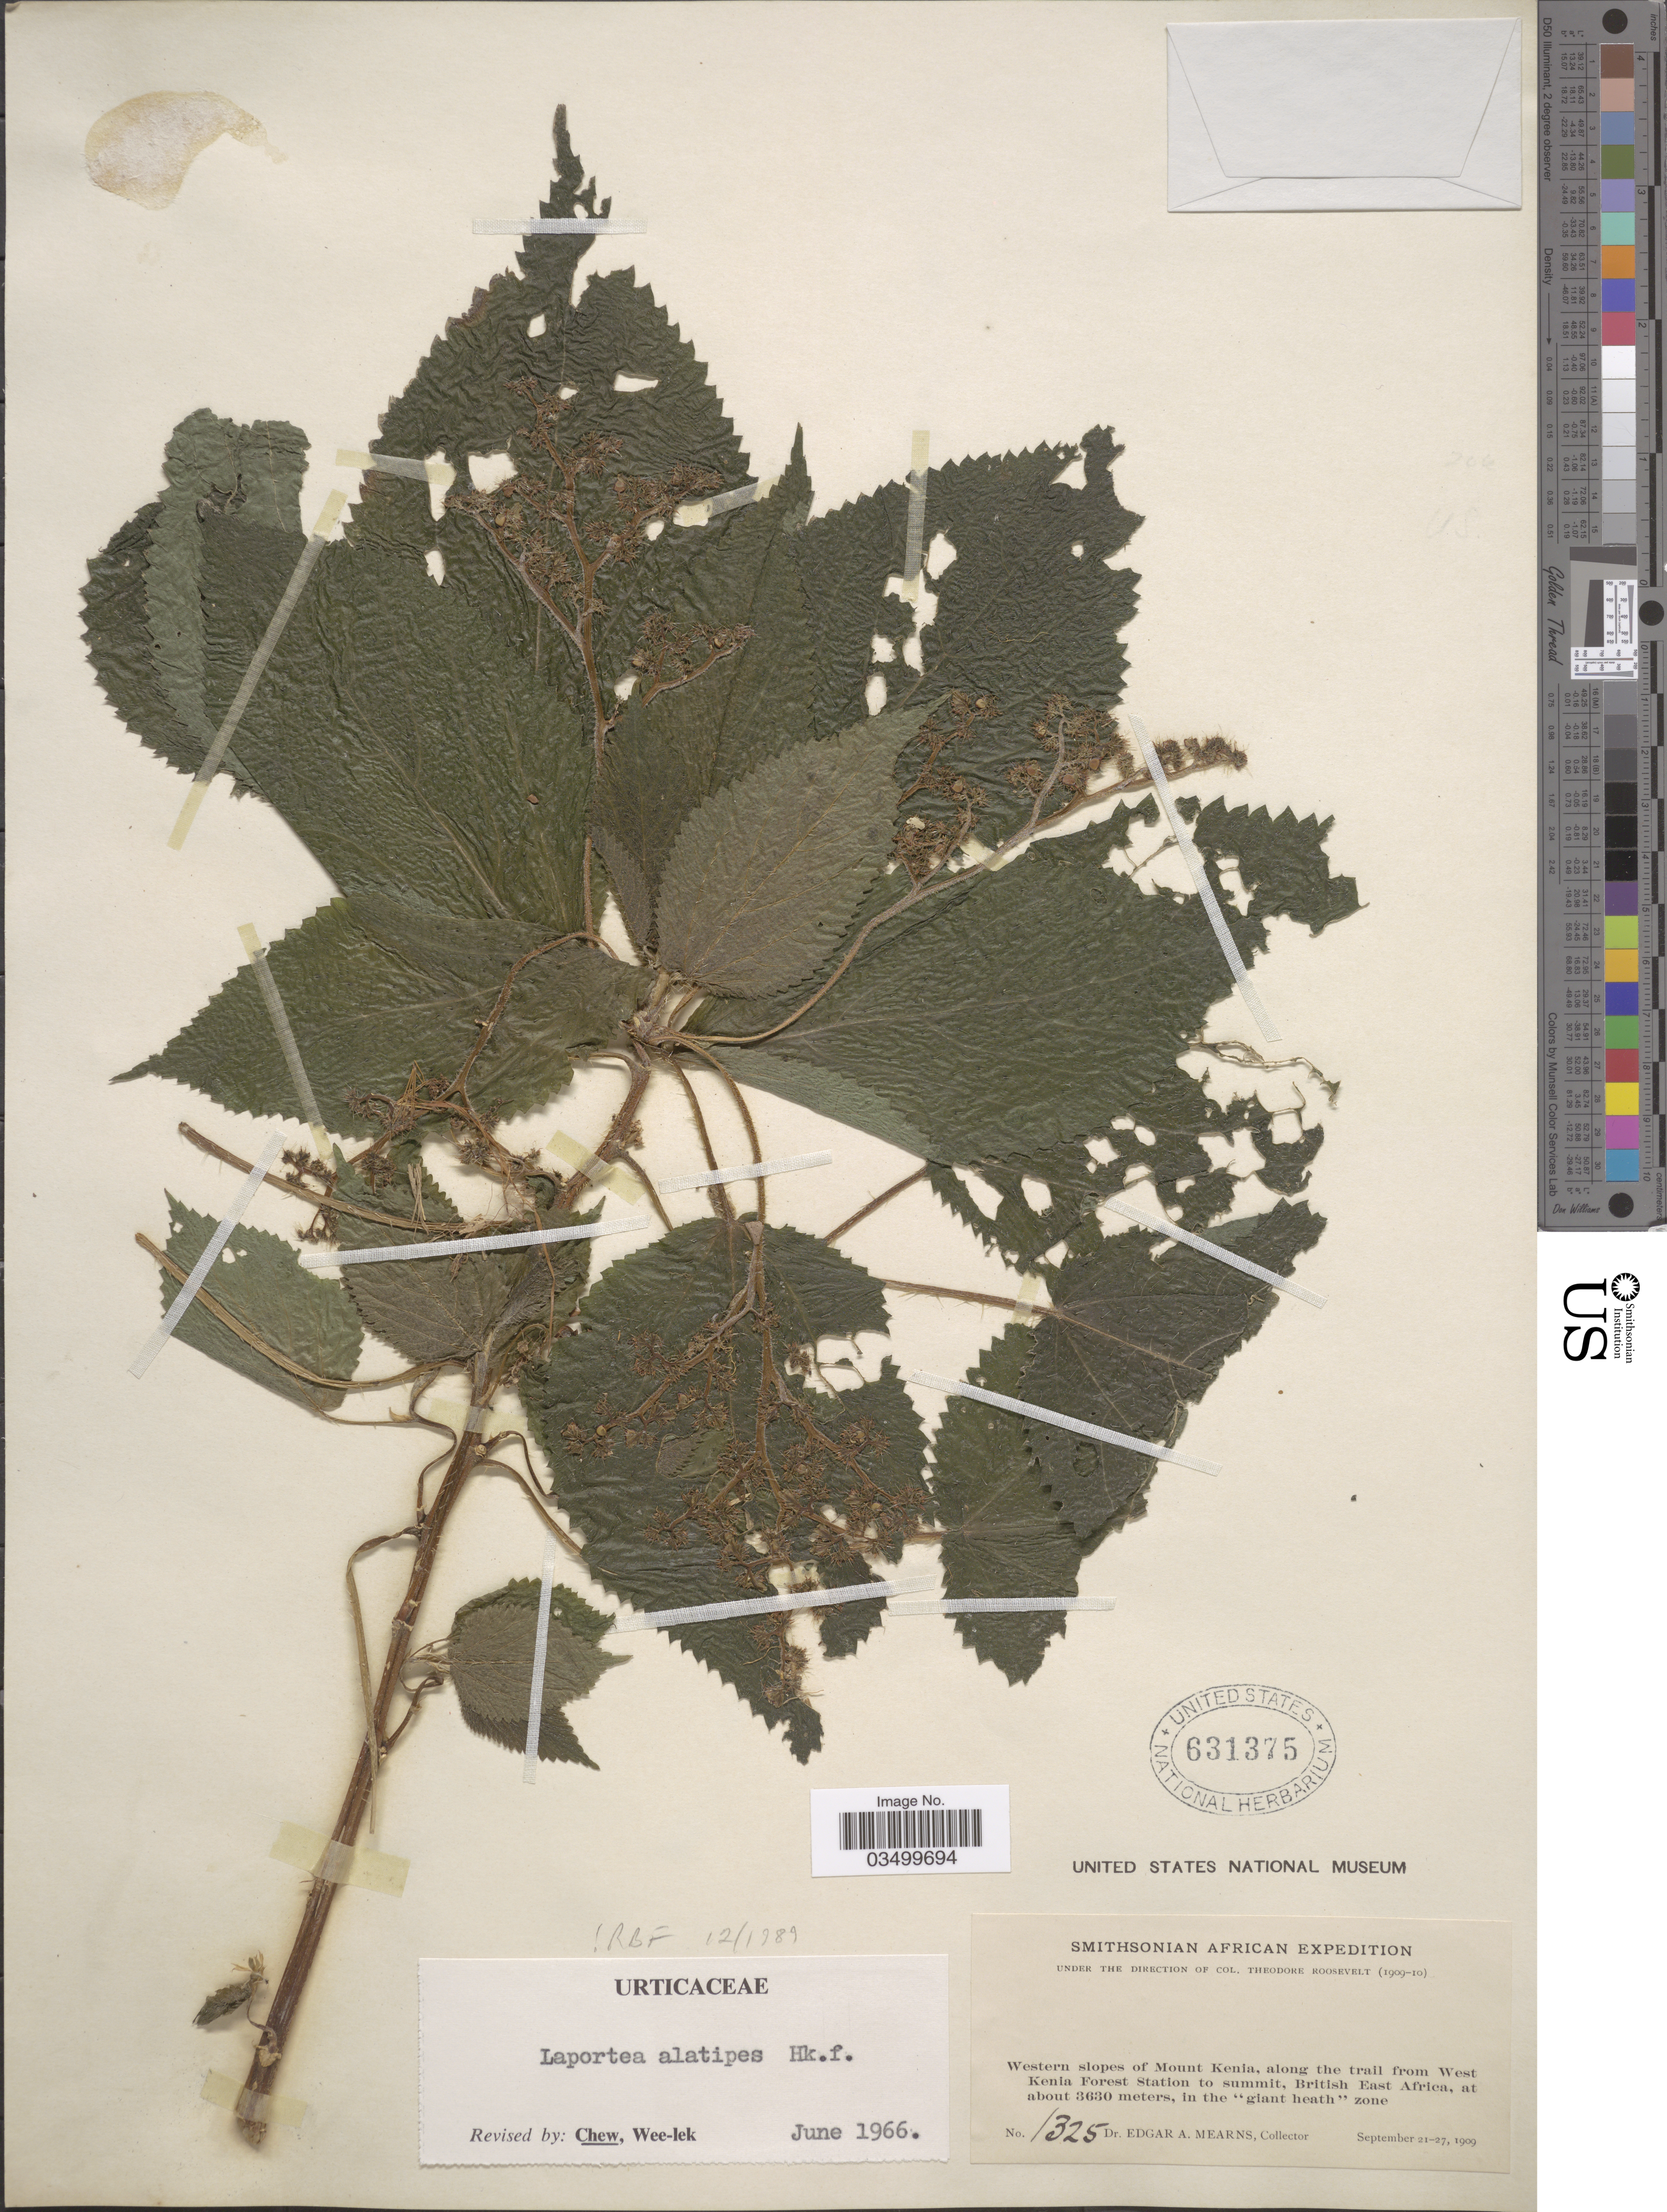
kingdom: Plantae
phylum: Tracheophyta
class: Magnoliopsida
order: Rosales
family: Urticaceae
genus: Laportea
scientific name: Laportea alatipes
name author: Hook. f.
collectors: E. A. Mearns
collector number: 1325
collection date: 1909-09-21/1909-09-27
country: Kenya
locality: Western slopes of Mount Kenia, along the trail from West Kenia Forest Station to summit, British East Africa, in the "giant heath" zone.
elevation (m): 3630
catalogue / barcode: US 631375